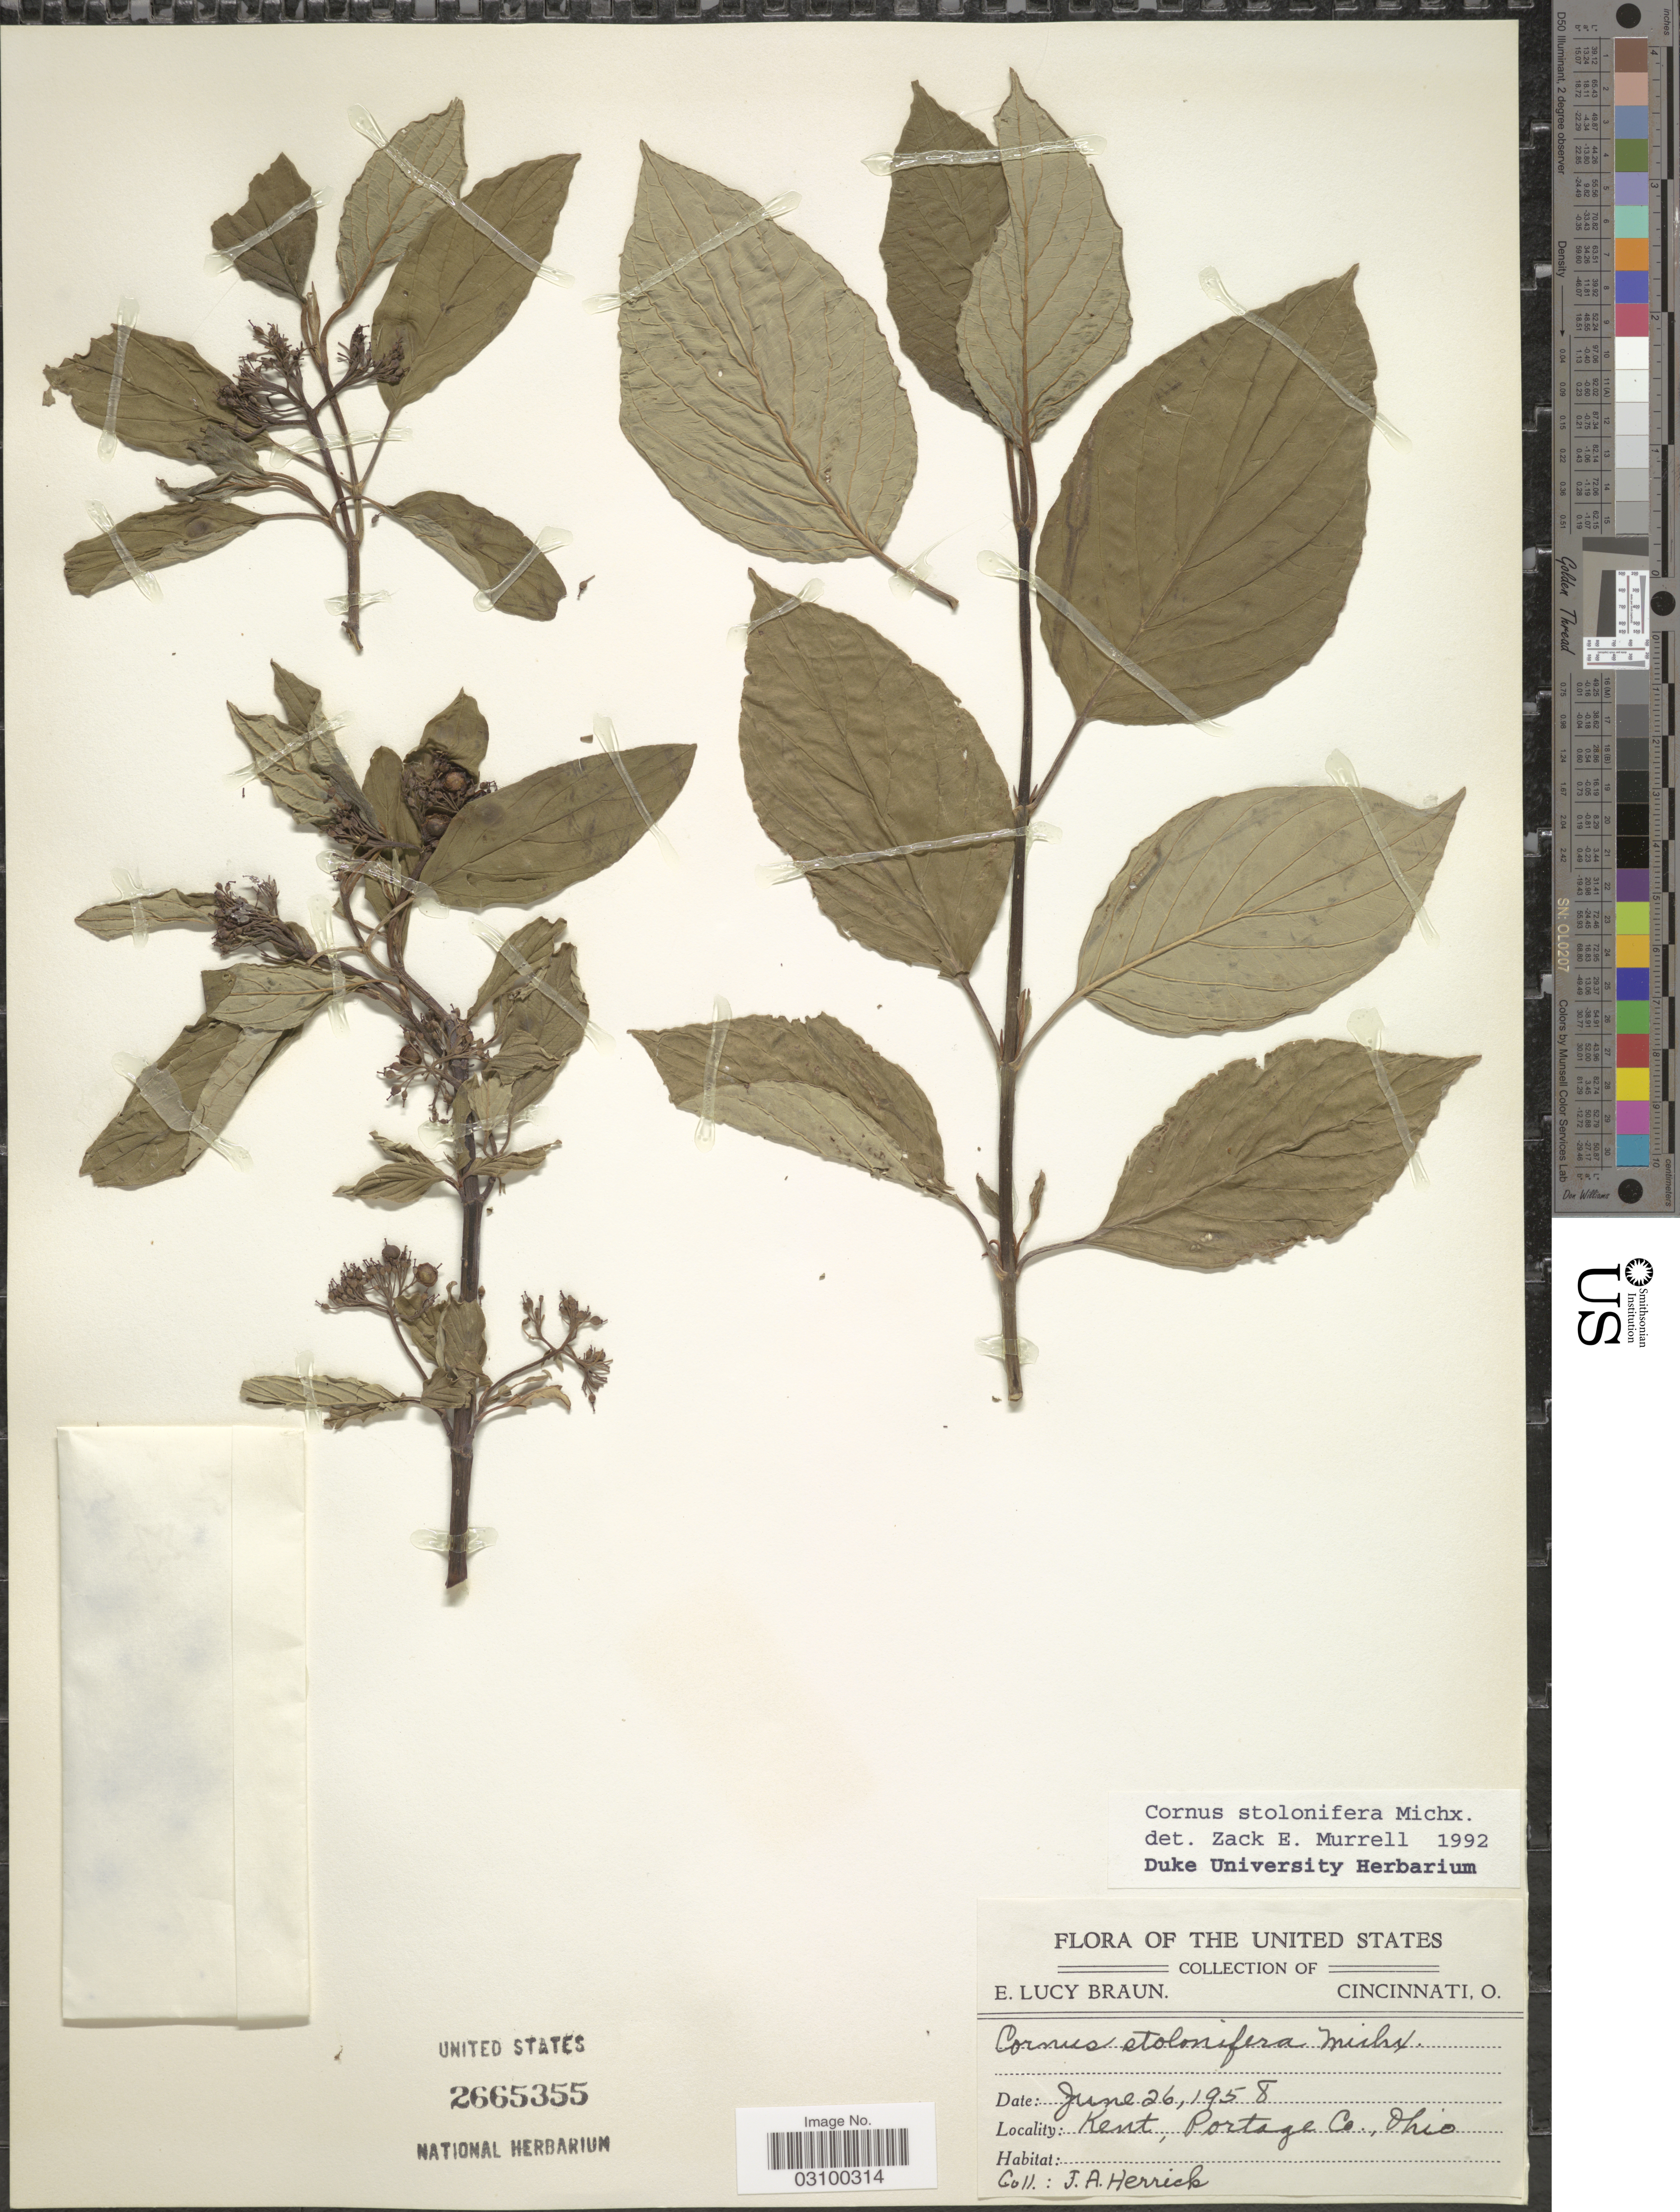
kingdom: Plantae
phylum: Tracheophyta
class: Magnoliopsida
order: Cornales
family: Cornaceae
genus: Cornus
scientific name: Cornus sericea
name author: L.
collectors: J. Herrick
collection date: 1958-06-26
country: United States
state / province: Ohio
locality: Kent, Portage Co.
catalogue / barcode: US 2665355